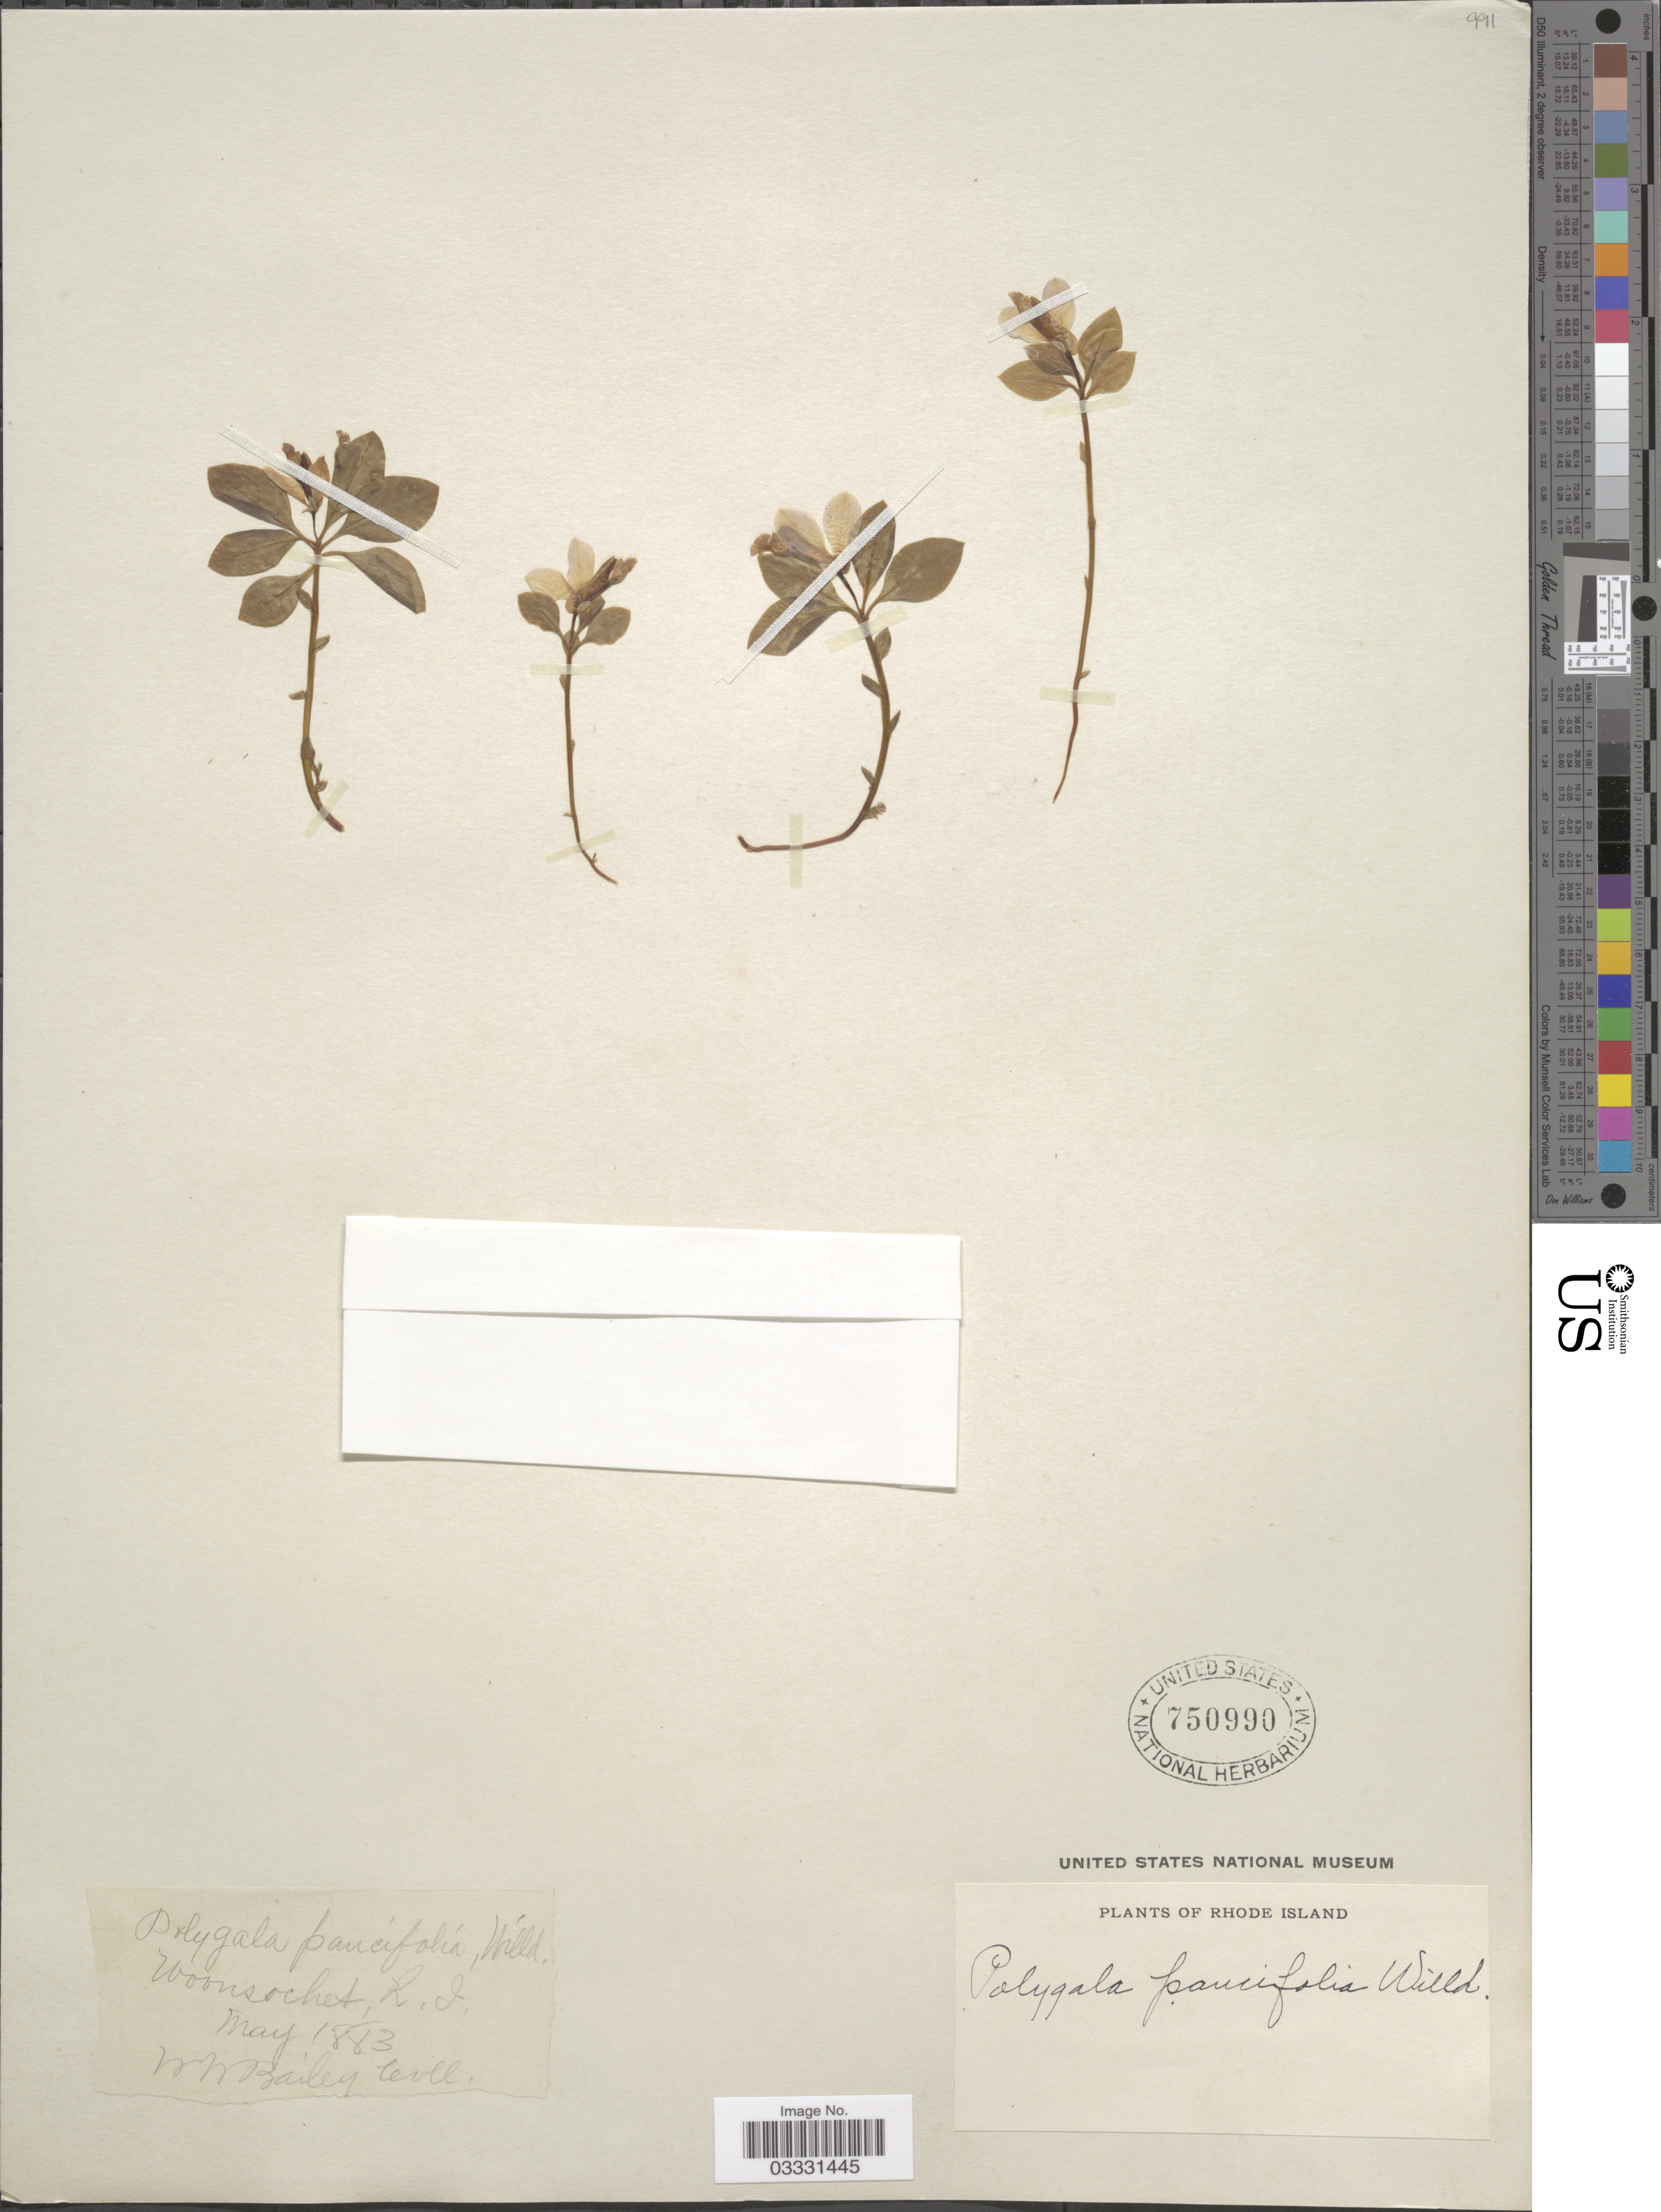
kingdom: Plantae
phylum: Tracheophyta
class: Magnoliopsida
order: Fabales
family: Polygalaceae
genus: Polygaloides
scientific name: Polygaloides paucifolia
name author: (Willd.) J.R. Abbott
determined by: Strong, Mark T., (BOT), Smithsonian Institution - National Museum of Natural History (UNITED STATES)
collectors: W. W. Bailey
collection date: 1883-05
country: United States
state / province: Rhode Island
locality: Woonsochet.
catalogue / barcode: US 750990